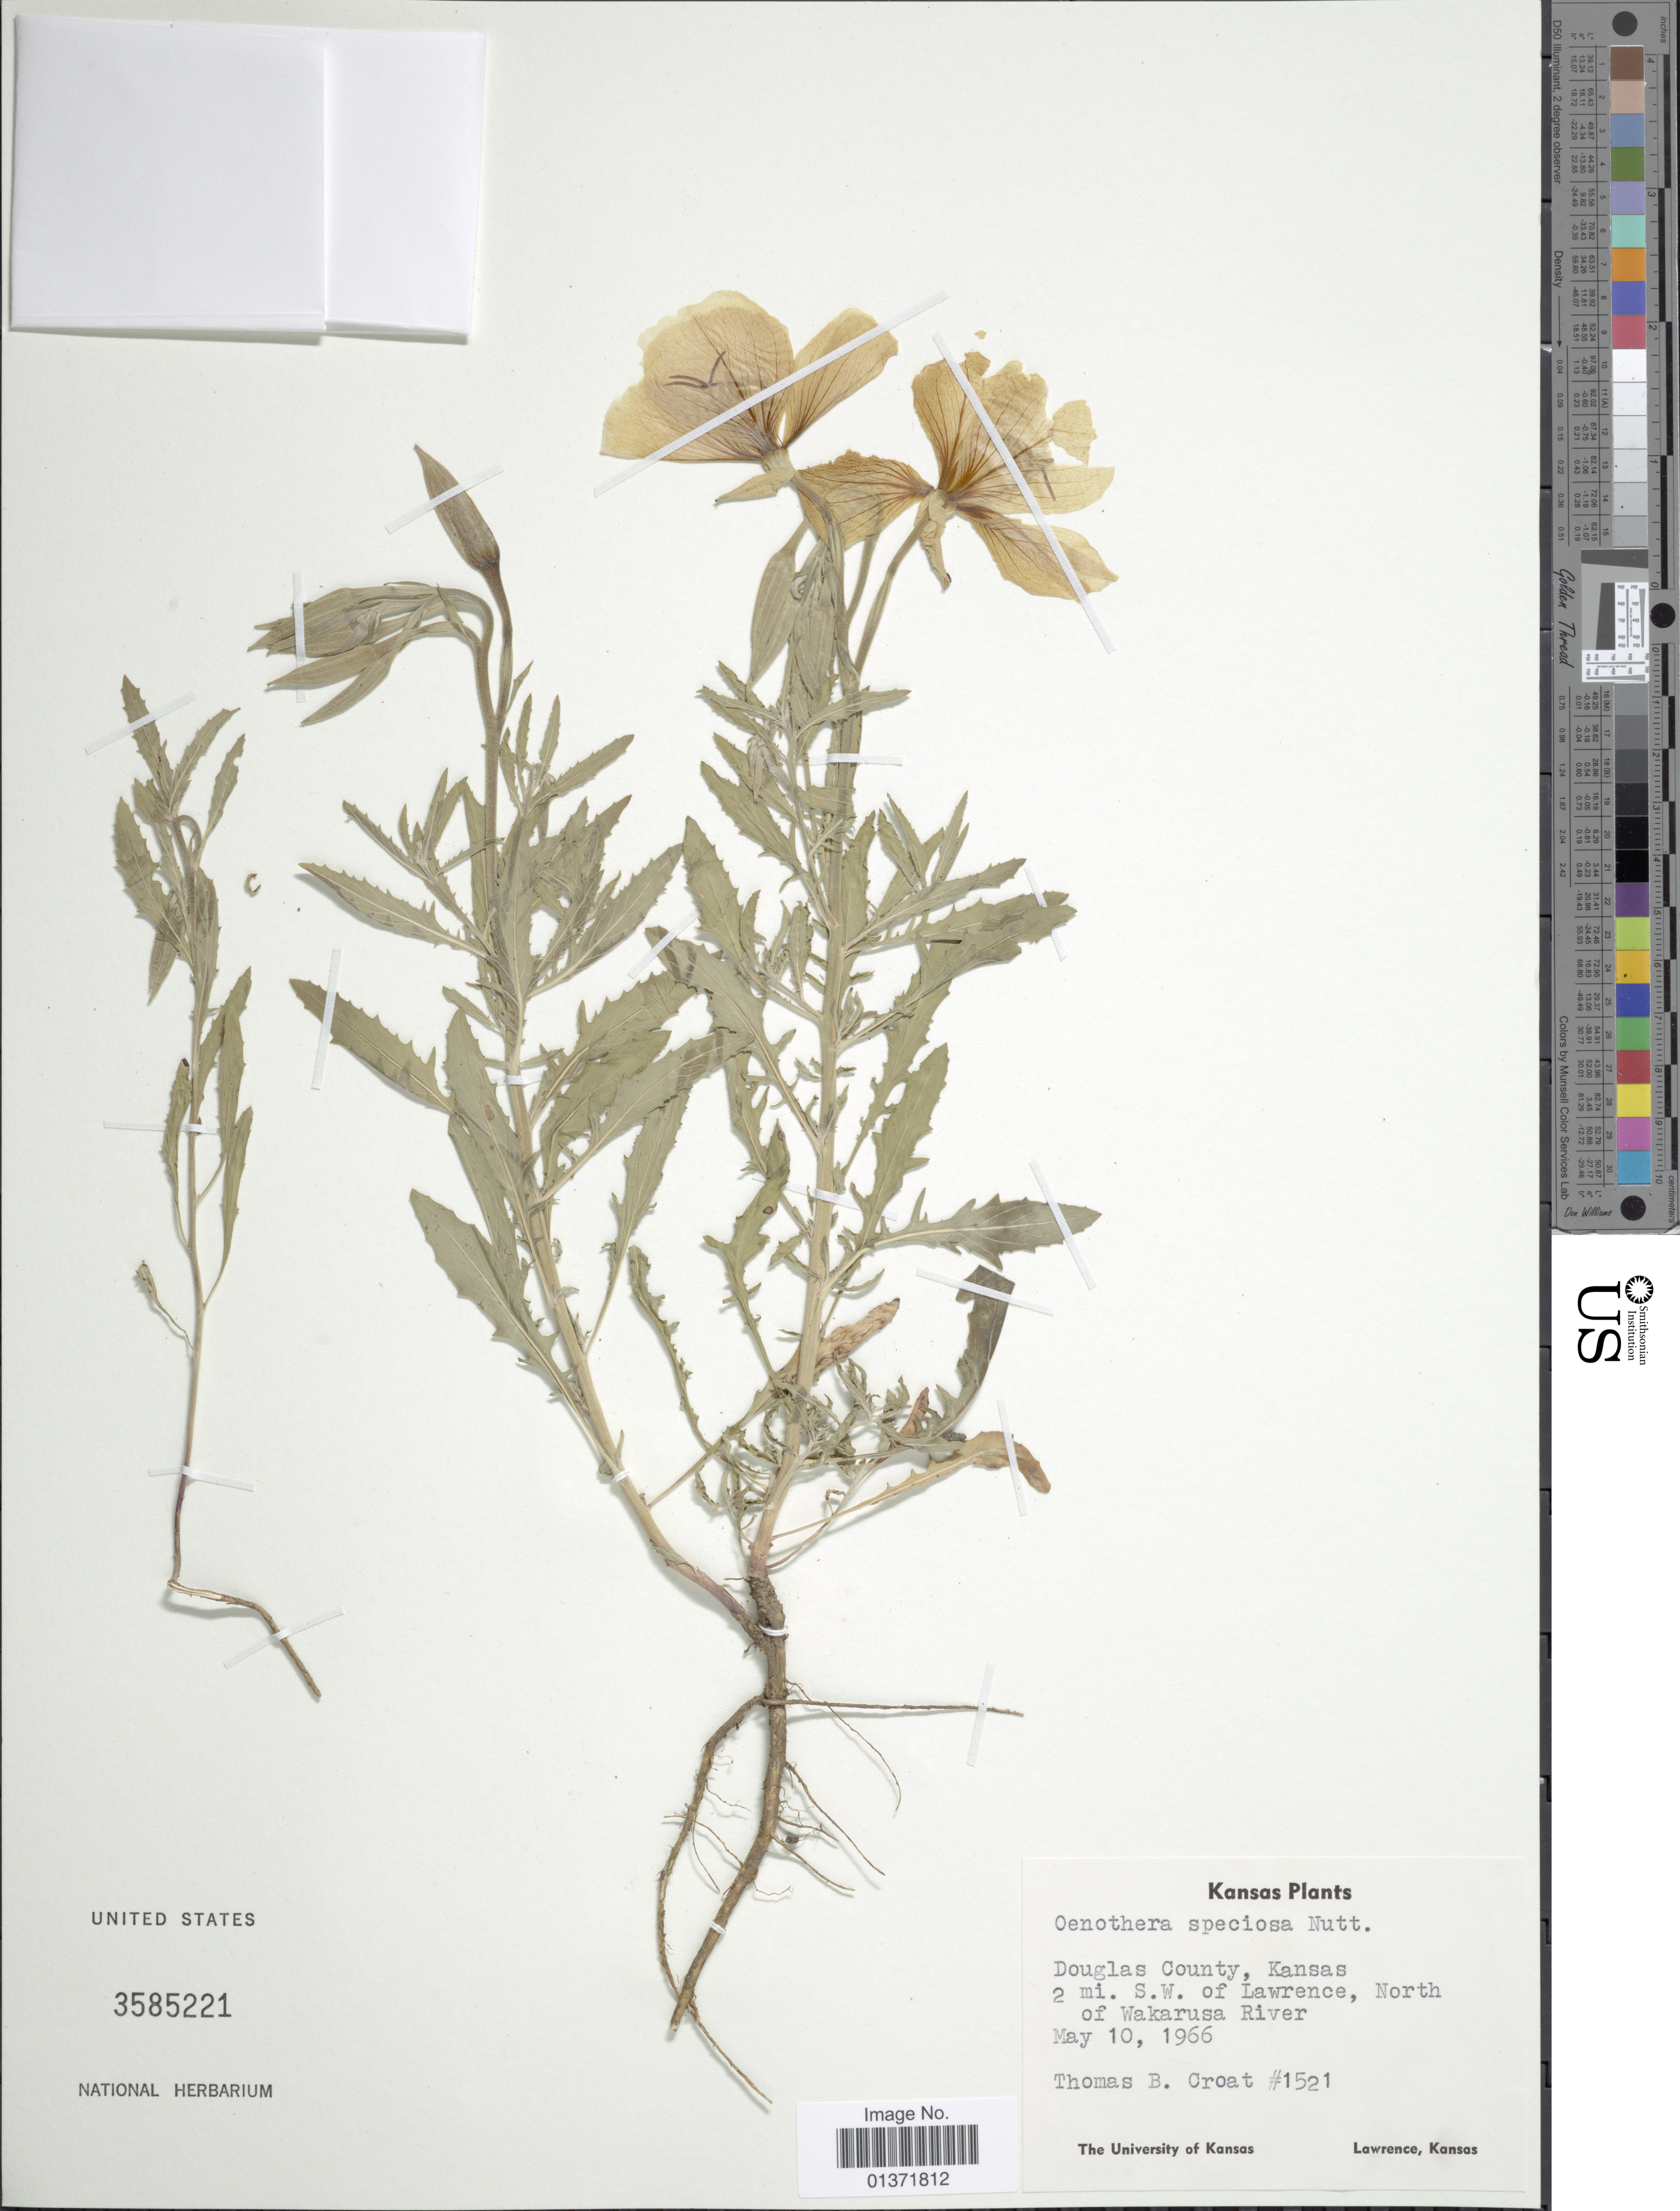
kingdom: Plantae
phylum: Tracheophyta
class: Magnoliopsida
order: Myrtales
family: Onagraceae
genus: Oenothera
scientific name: Oenothera speciosa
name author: Nutt.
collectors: T. B. Croat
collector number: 1521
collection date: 1966-05-10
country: United States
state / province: Kansas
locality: Douglas County, 2 mi S.W. of Lawrence, North of Wakarusa River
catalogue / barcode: US 3585221